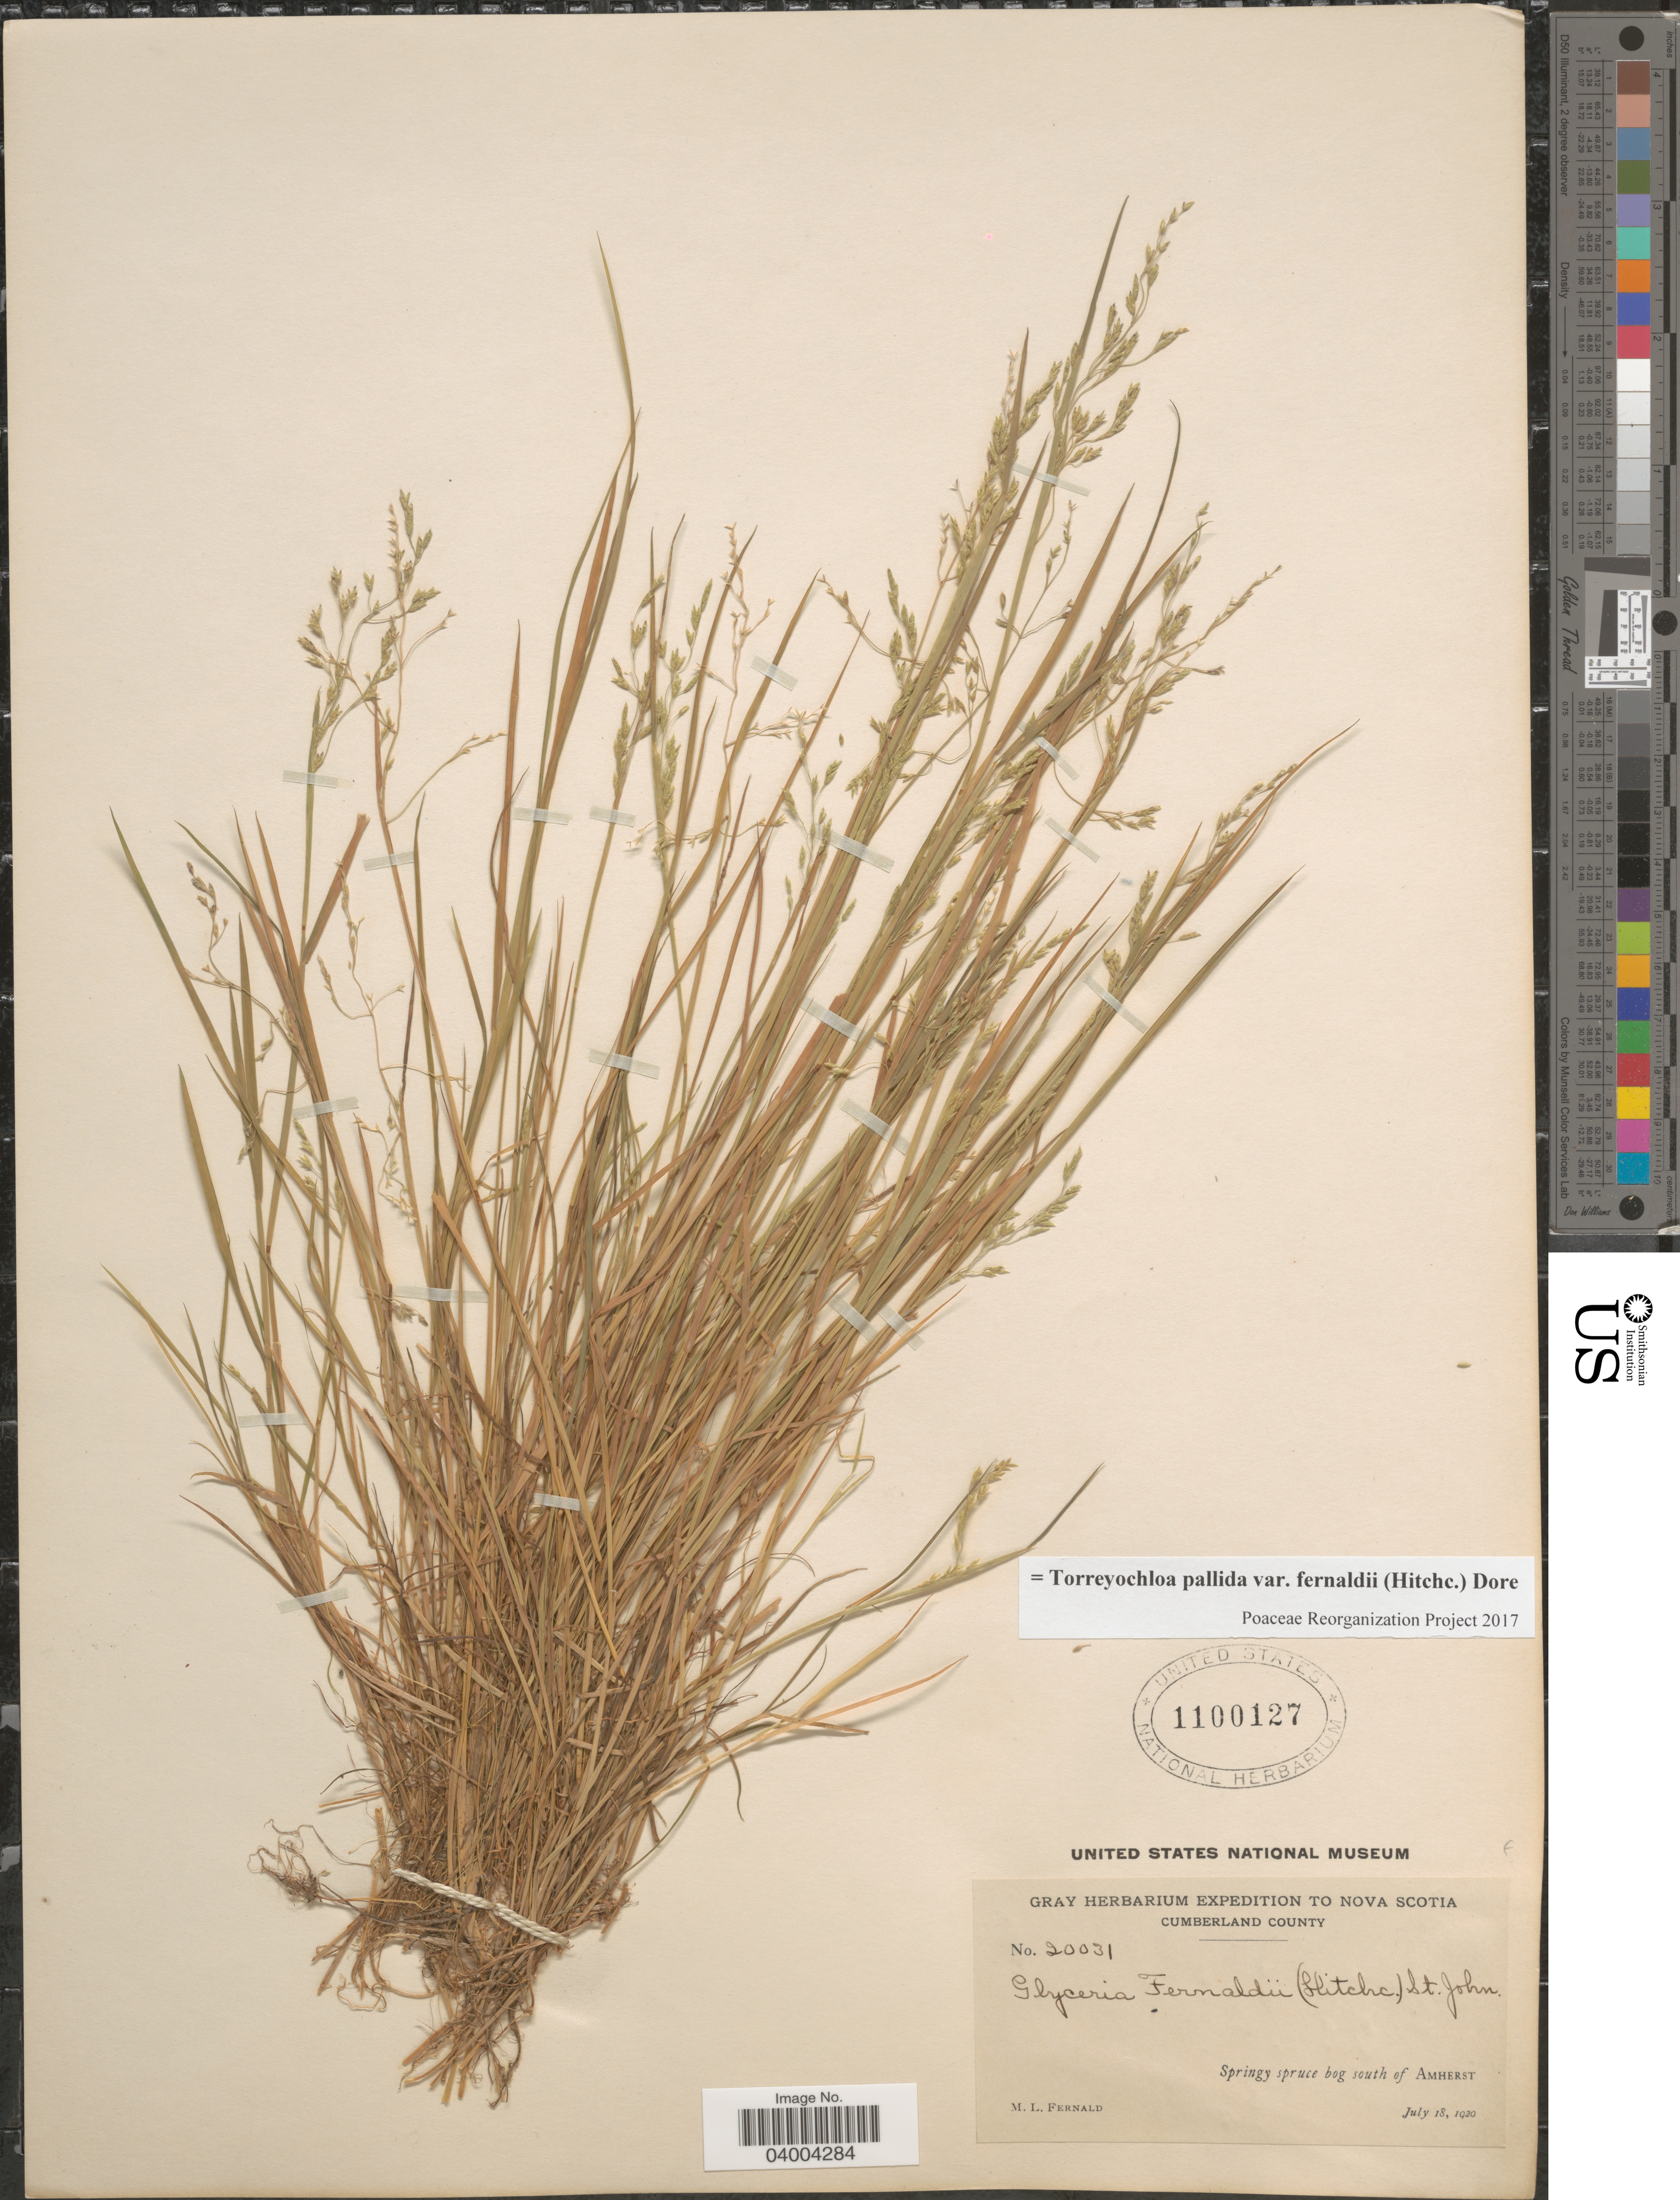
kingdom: Plantae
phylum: Tracheophyta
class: Liliopsida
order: Poales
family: Poaceae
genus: Torreyochloa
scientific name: Torreyochloa pallida var. fernaldii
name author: (Hitchc.) Dore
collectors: M. L. Fernald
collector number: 20031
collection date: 1920-07-18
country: Canada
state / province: Nova Scotia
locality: Cumberland County. Springy spruce bog south of Amherst.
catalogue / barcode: US 1100127